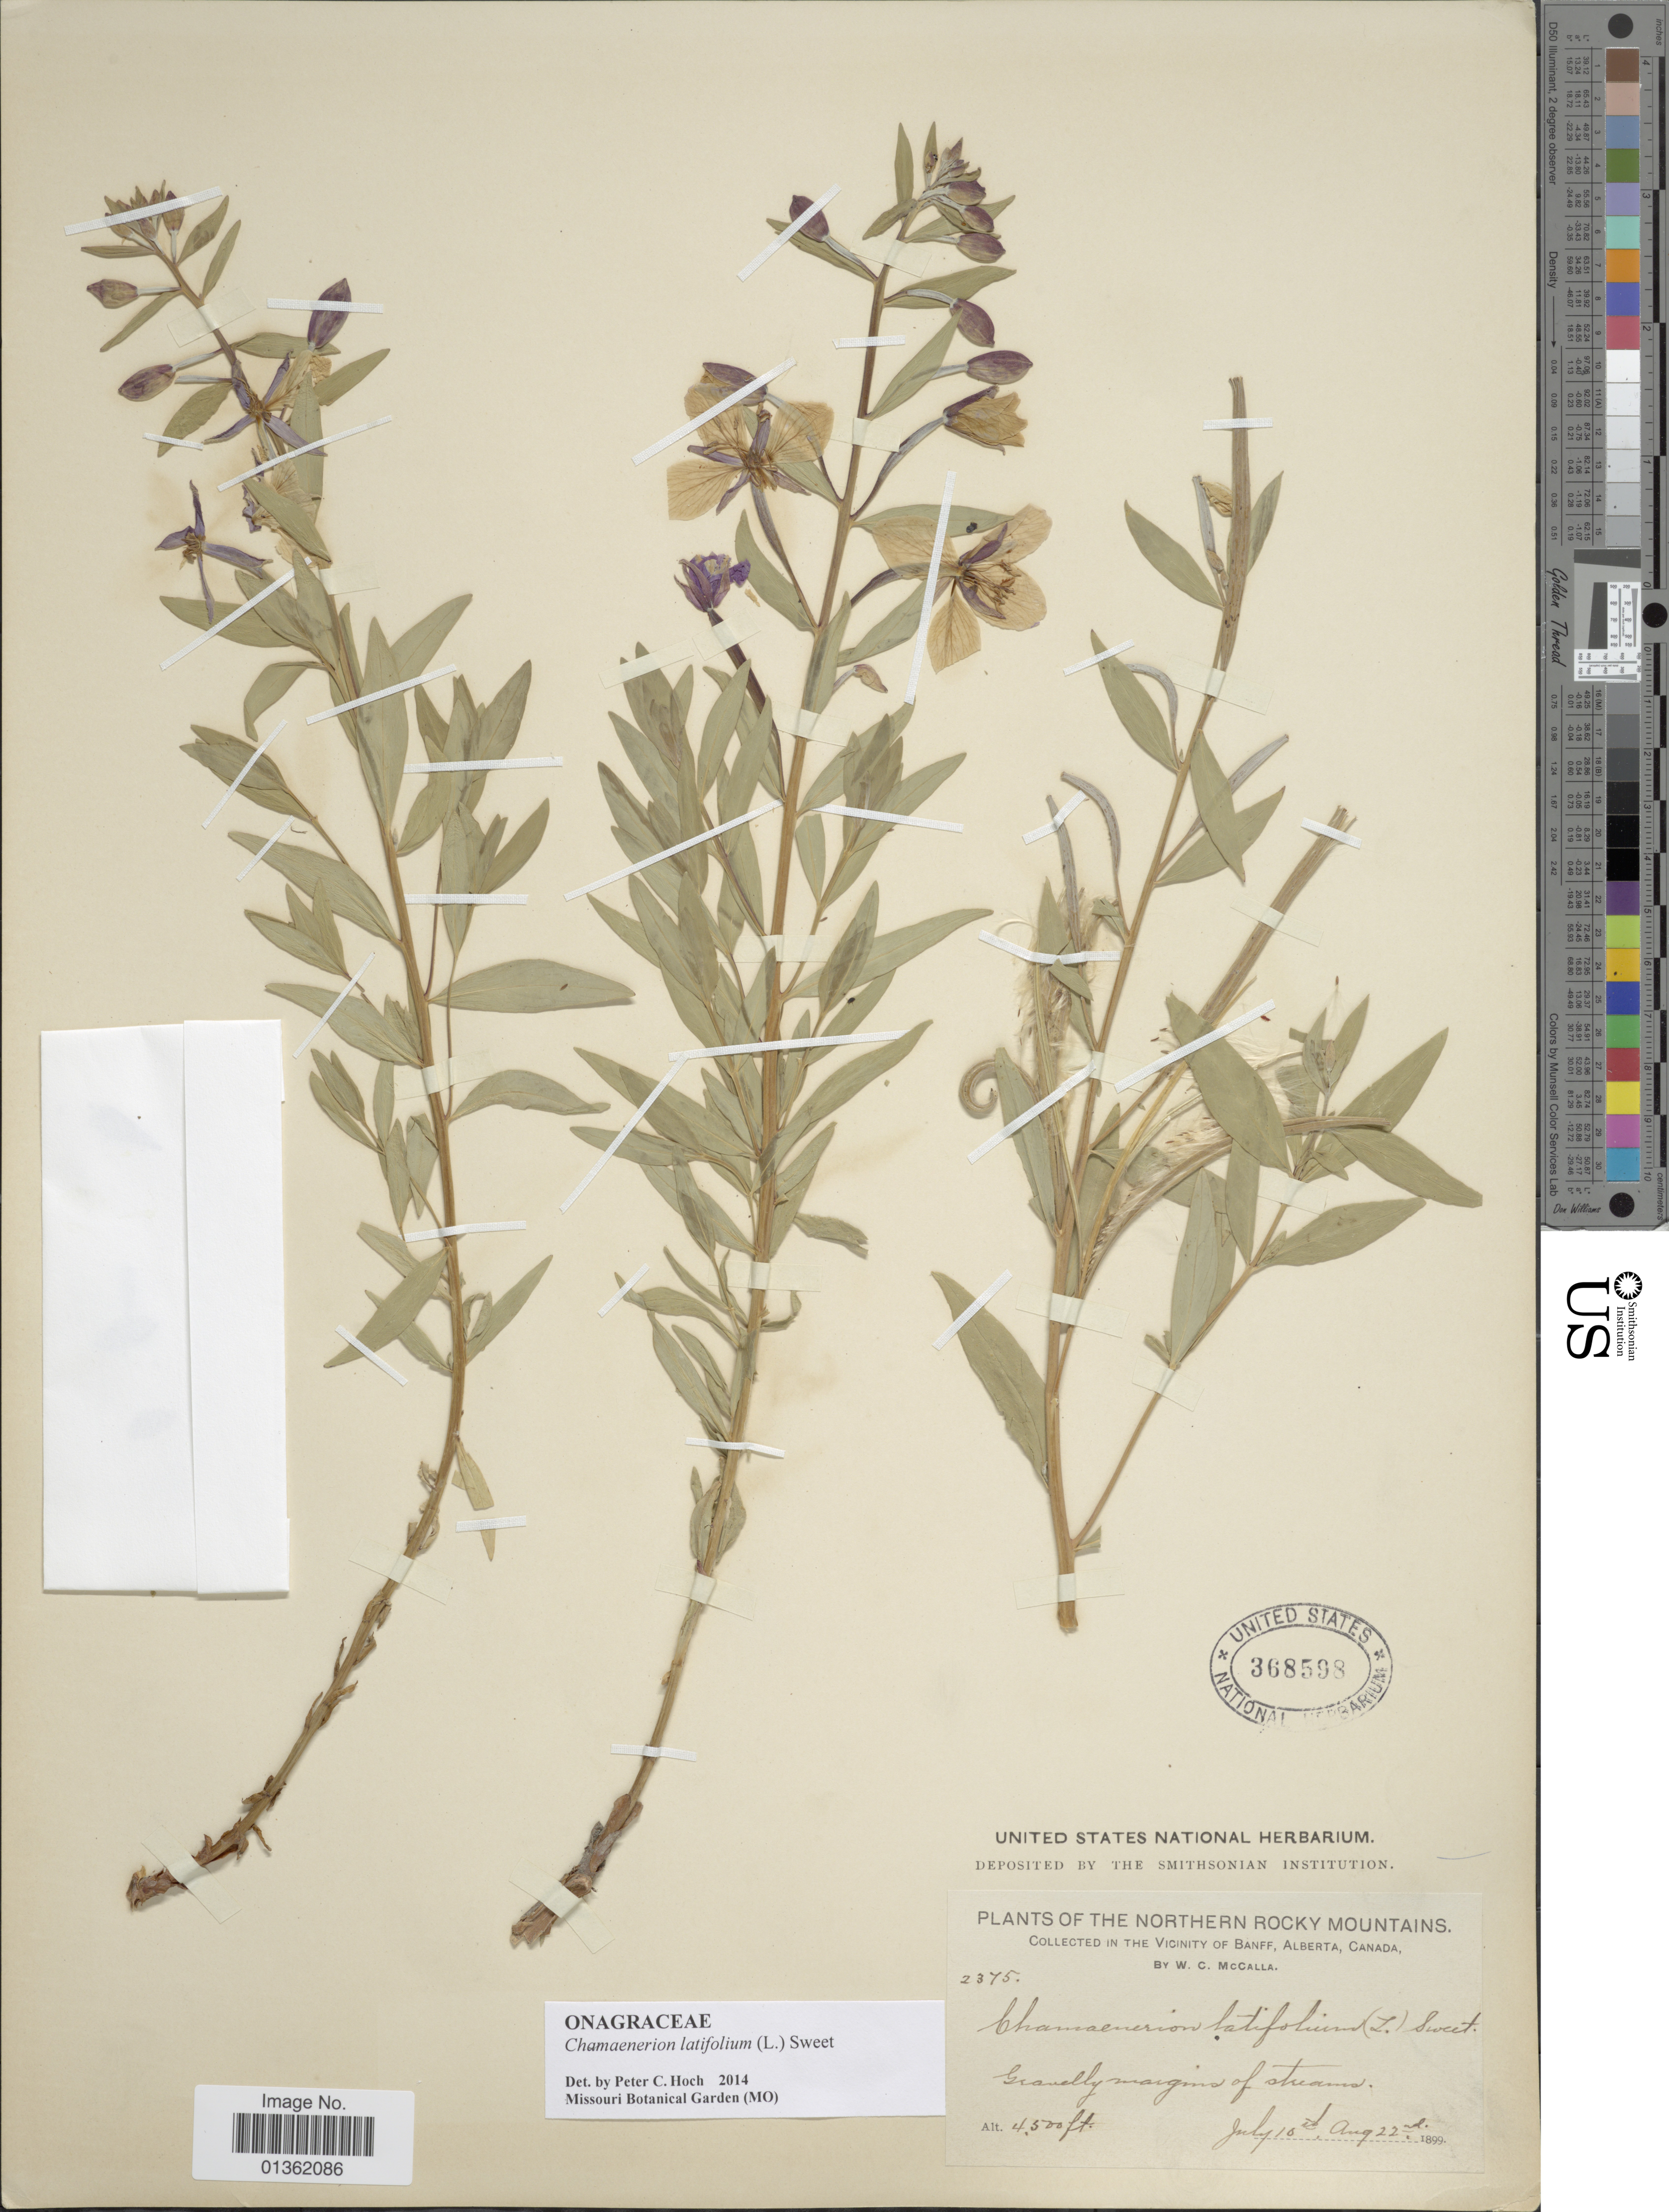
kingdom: Plantae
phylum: Tracheophyta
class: Magnoliopsida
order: Myrtales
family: Onagraceae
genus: Chamaenerion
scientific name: Chamaenerion latifolium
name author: (L.) Th. Fr. & Lange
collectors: W. McCalla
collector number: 2375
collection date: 1899-07-10/1899-08-22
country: Canada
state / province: Alberta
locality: Northern Rocky Mountains. In the vicinity of Banff.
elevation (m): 1372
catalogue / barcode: US 368598